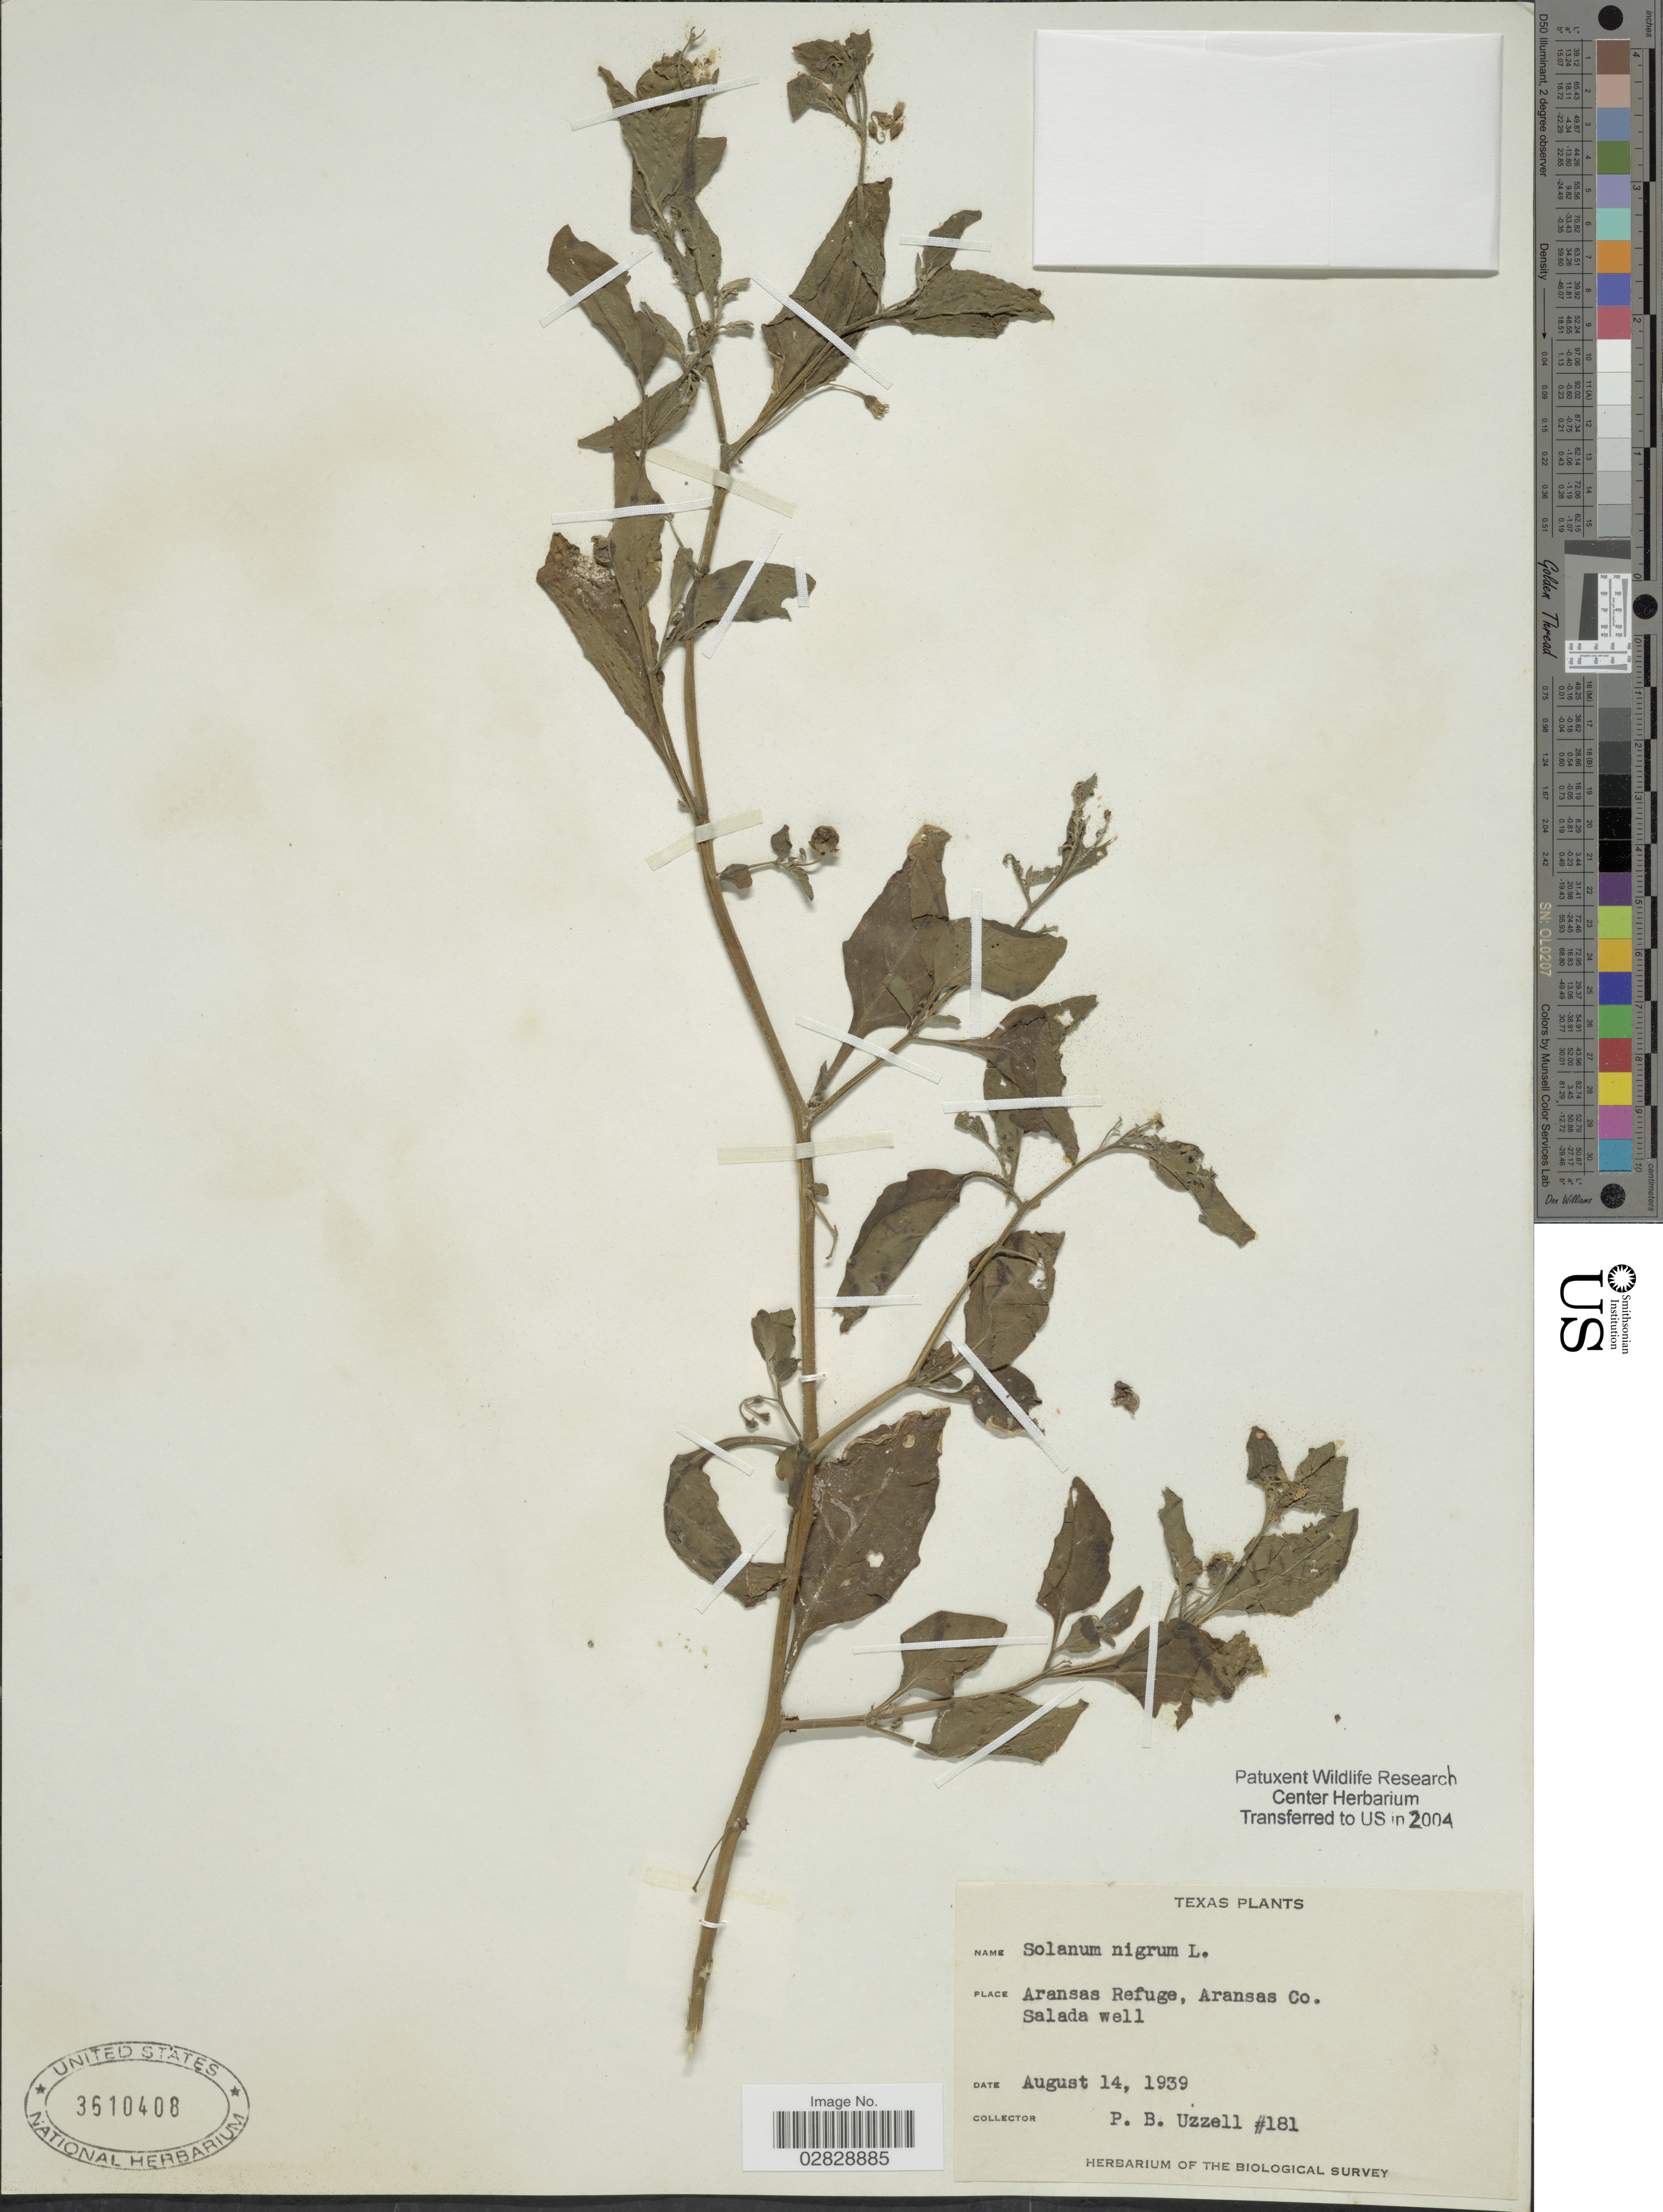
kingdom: Plantae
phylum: Tracheophyta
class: Magnoliopsida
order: Solanales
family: Solanaceae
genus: Solanum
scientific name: Solanum nigrescens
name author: M. Martens & Galeotti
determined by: Knapp, S. D.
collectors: P. Uzzell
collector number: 181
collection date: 1939-08-14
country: United States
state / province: Texas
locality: Aransas Refuge, Aransas Co. Salada well.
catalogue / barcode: US 3610408